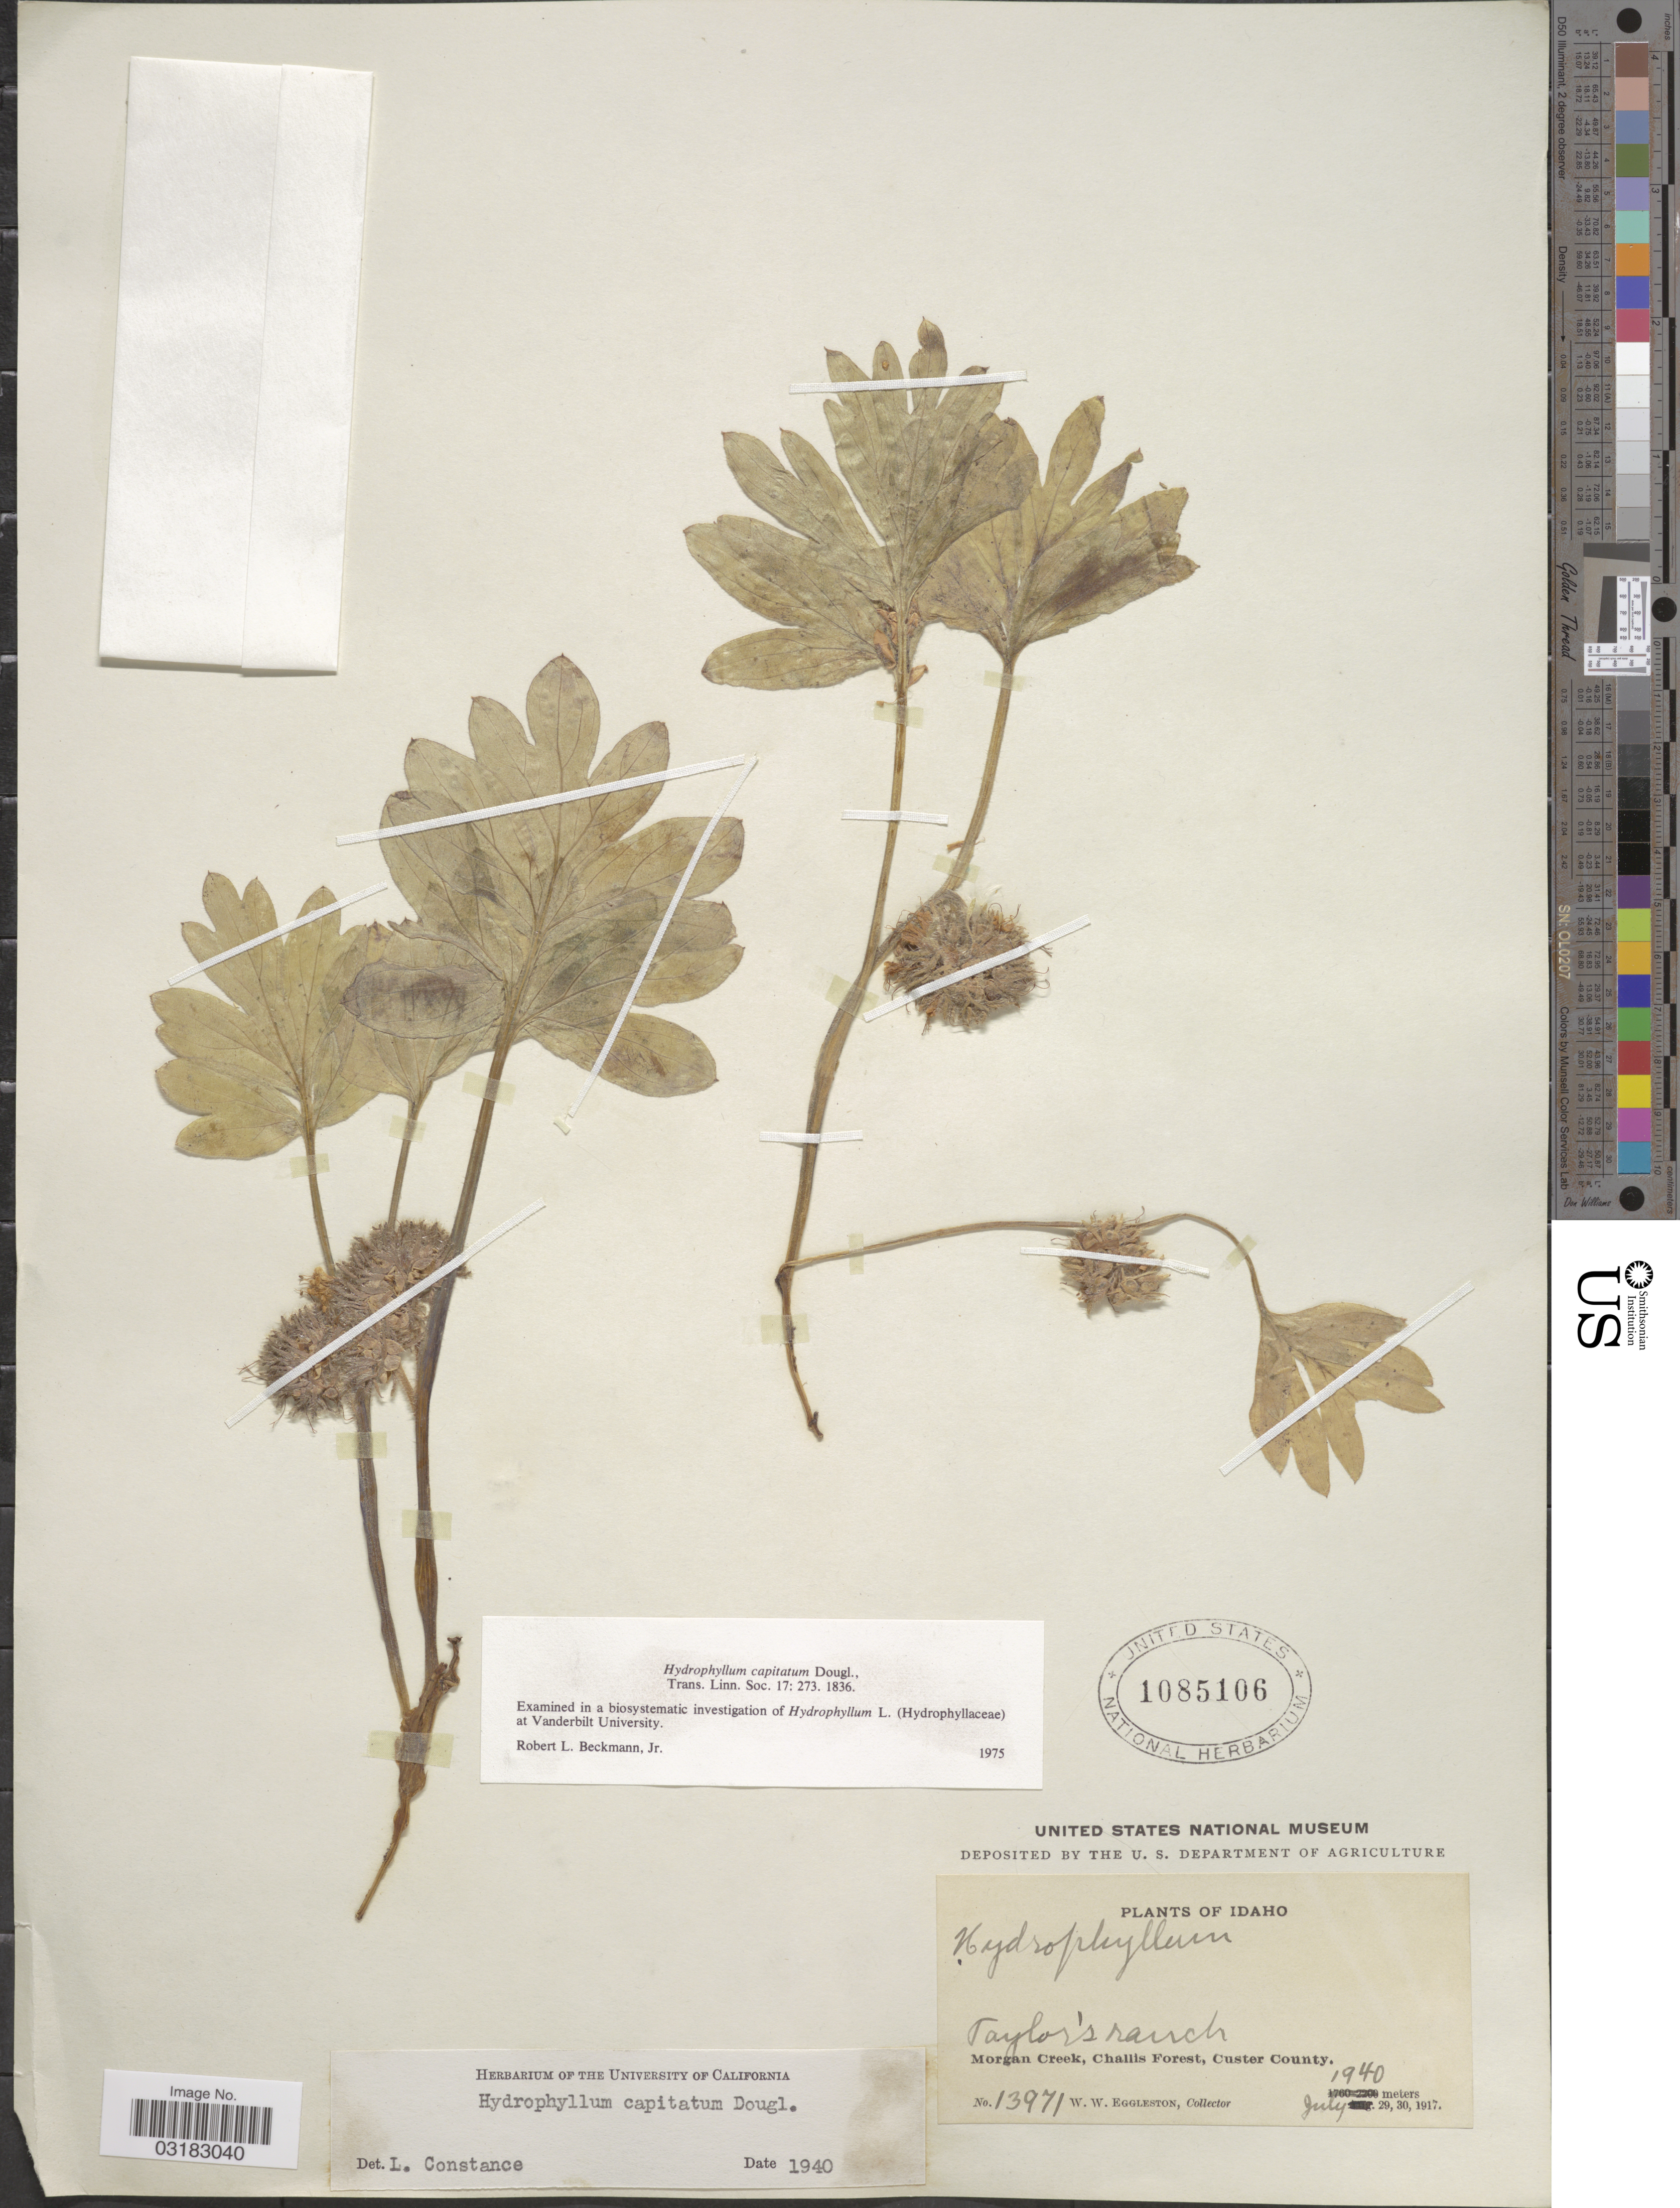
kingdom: Plantae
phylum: Tracheophyta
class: Magnoliopsida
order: Boraginales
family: Hydrophyllaceae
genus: Hydrophyllum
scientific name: Hydrophyllum capitatum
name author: Douglas ex Benth.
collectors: W. W. Eggleston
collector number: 13971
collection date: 1917-07-29/1917-07-30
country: United States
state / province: Idaho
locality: Taylor's ranch. Morgan Creek, Challis Forest, Custer County.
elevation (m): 1940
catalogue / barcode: US 1085106